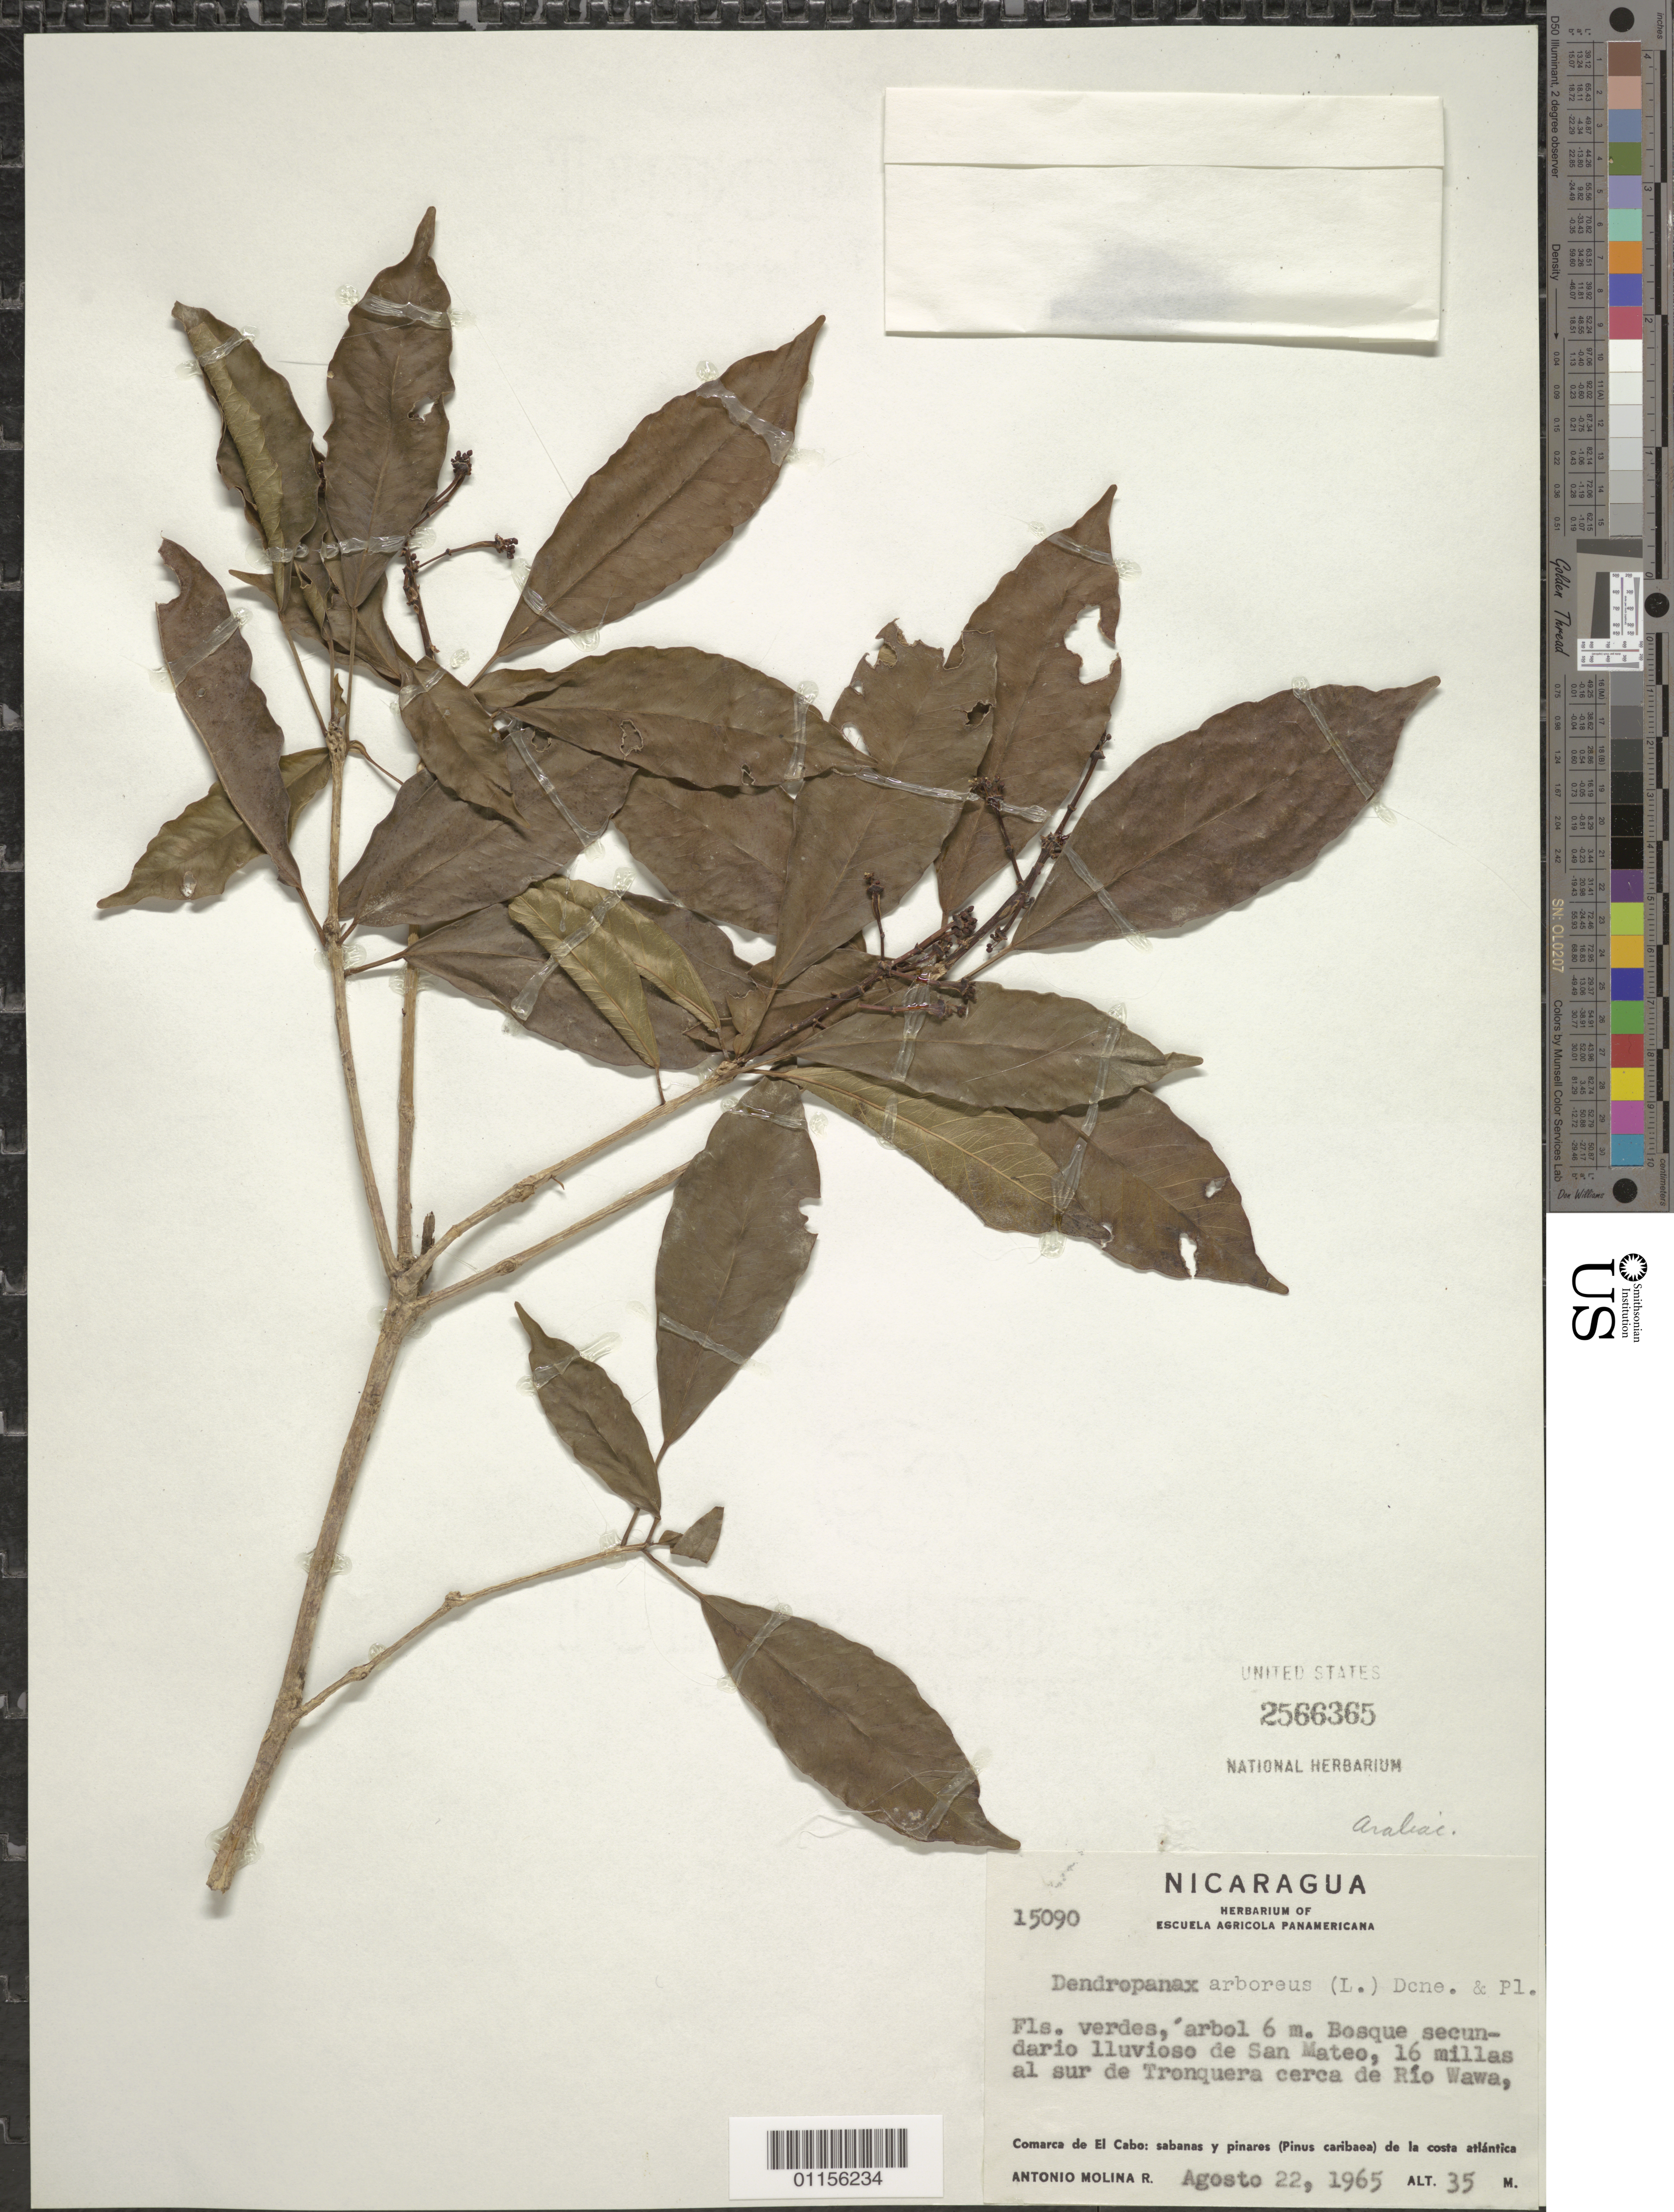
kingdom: Plantae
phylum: Tracheophyta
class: Magnoliopsida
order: Apiales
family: Araliaceae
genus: Dendropanax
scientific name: Dendropanax arboreus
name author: (L.) Decne. & Planch.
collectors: A. Molina R.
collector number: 15090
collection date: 1965-08-22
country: Nicaragua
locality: De San Mateo, 16 mi al sur de Tronquera cerca de Rio Wawa, Comarca de El Cabo.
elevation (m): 35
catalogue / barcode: US 2566365